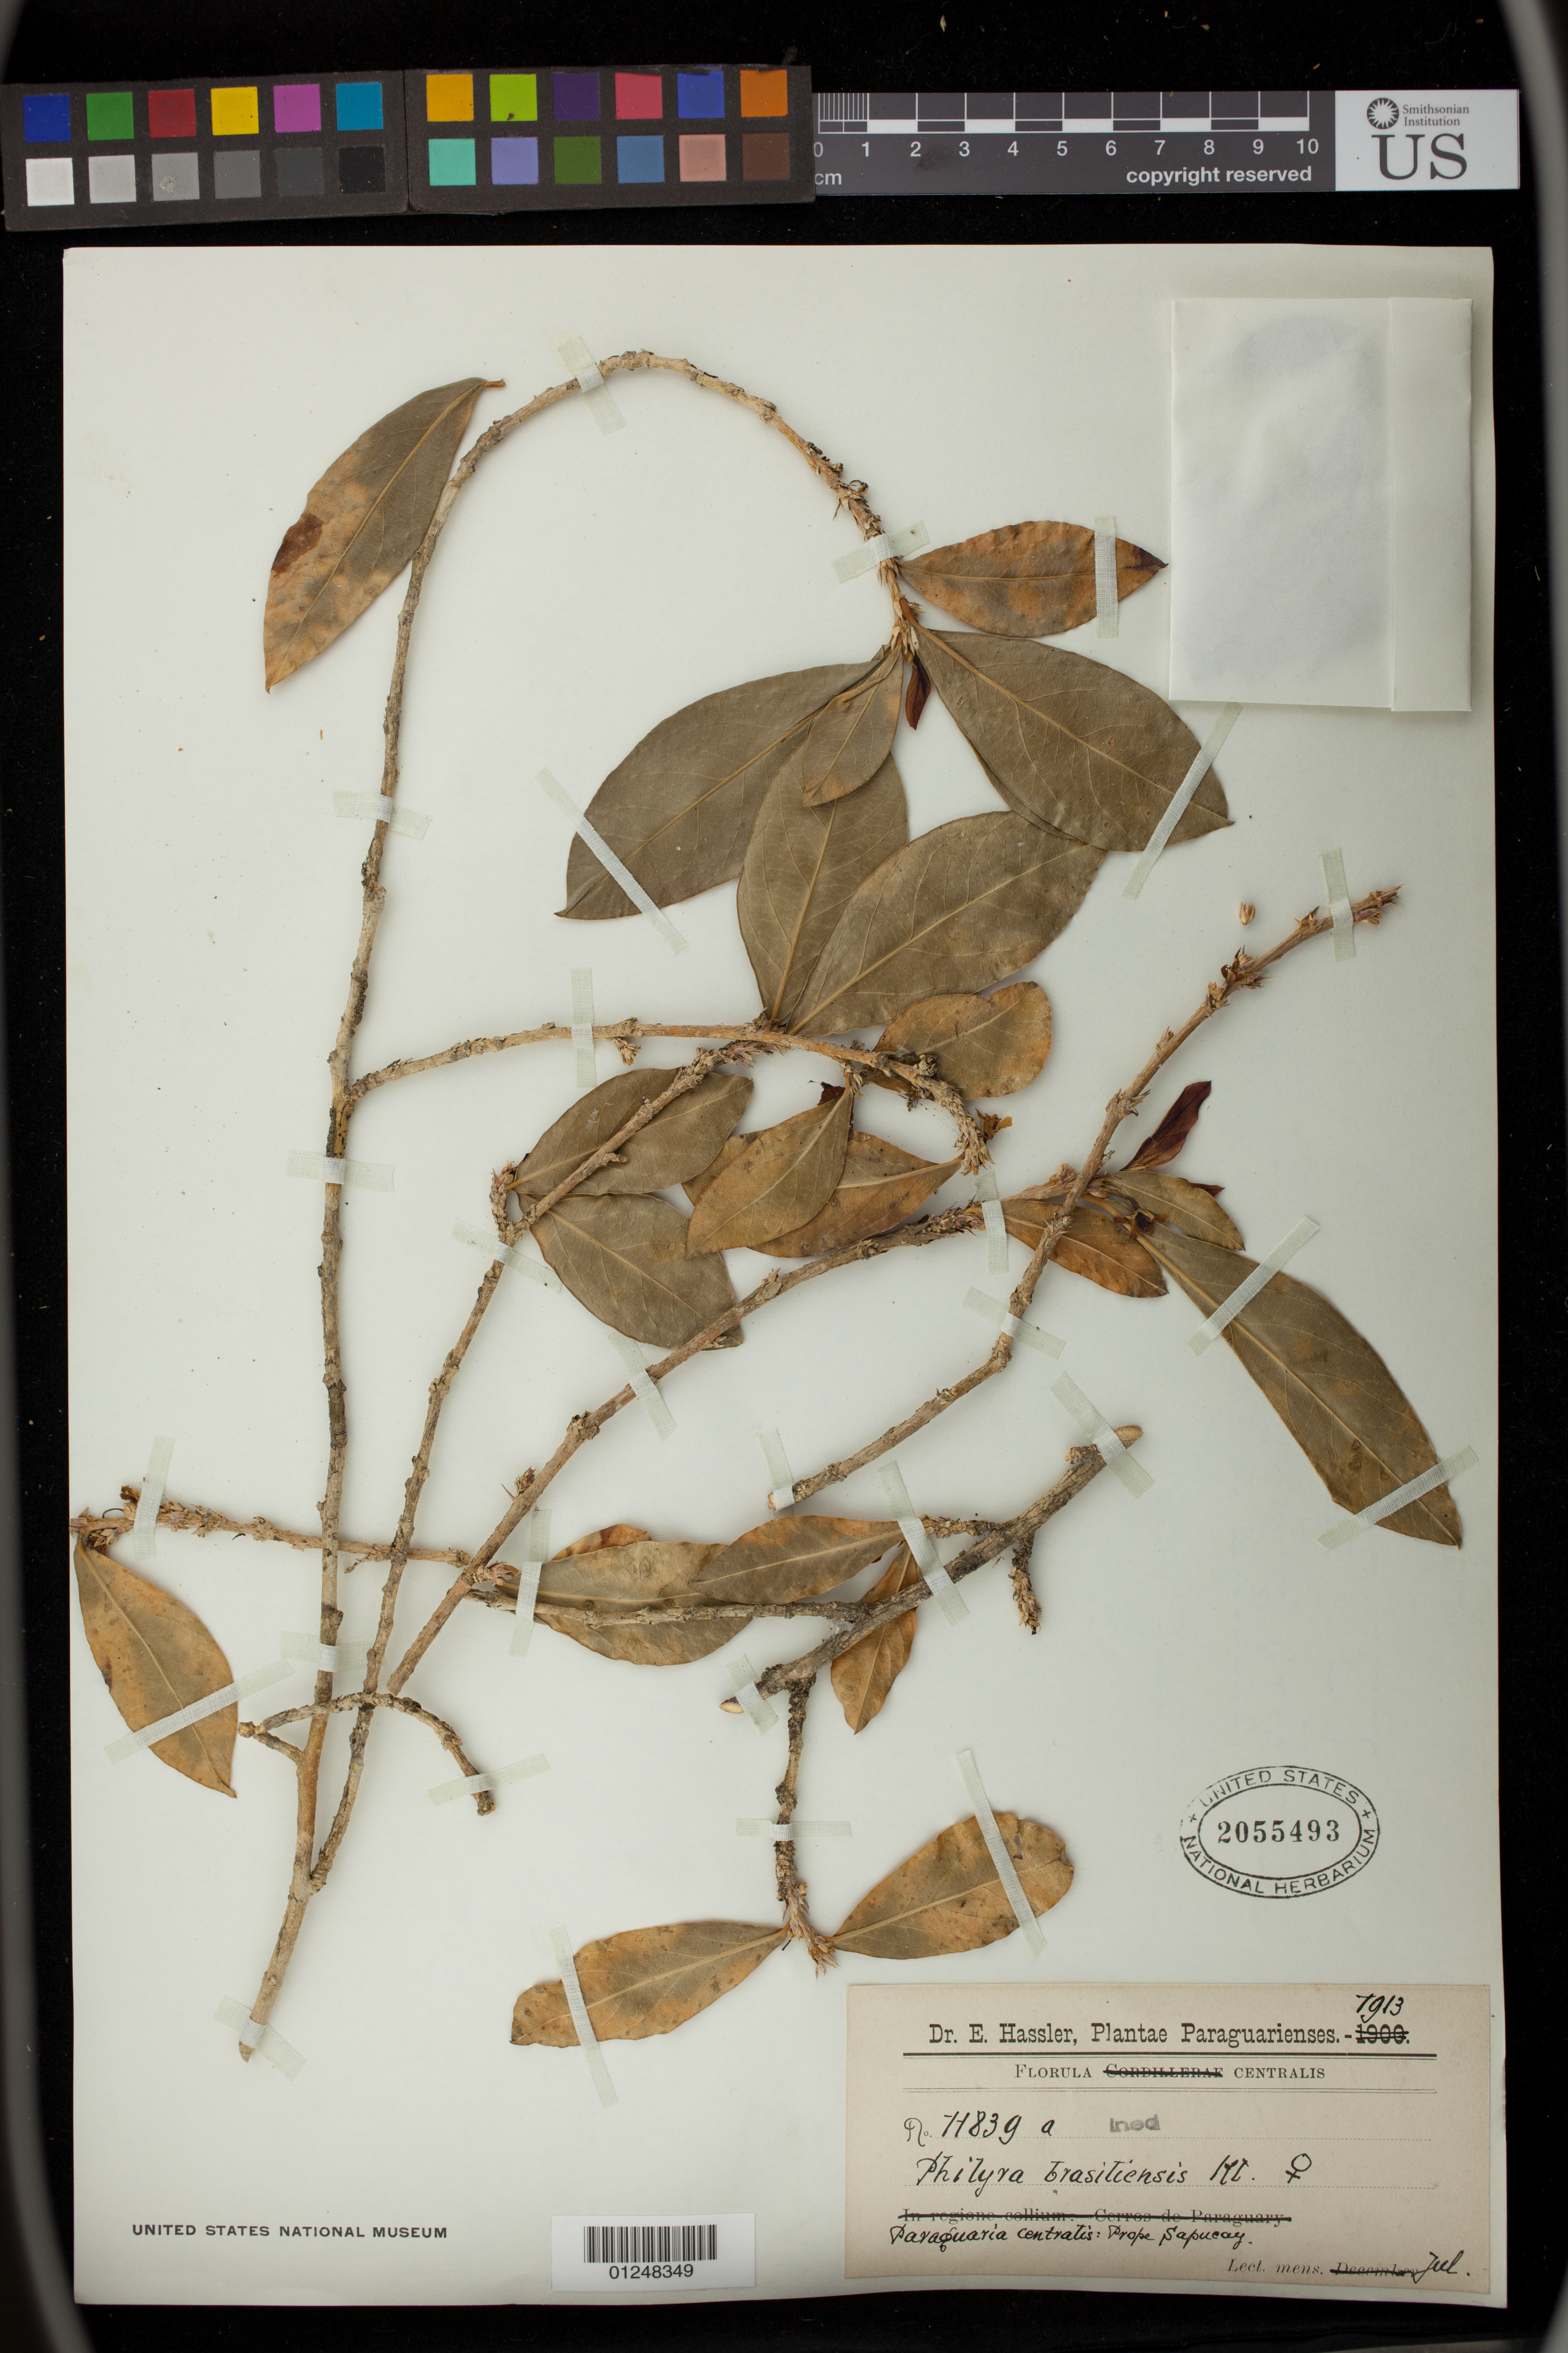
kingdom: Plantae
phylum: Tracheophyta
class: Magnoliopsida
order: Malpighiales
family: Euphorbiaceae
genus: Philyra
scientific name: Philyra brasiliensis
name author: Klotzsch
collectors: E. Hassler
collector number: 11839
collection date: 1913-07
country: Paraguay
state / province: Paraguari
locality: Paraguaria Centralis: Prope Sapucay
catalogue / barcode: US 2055493